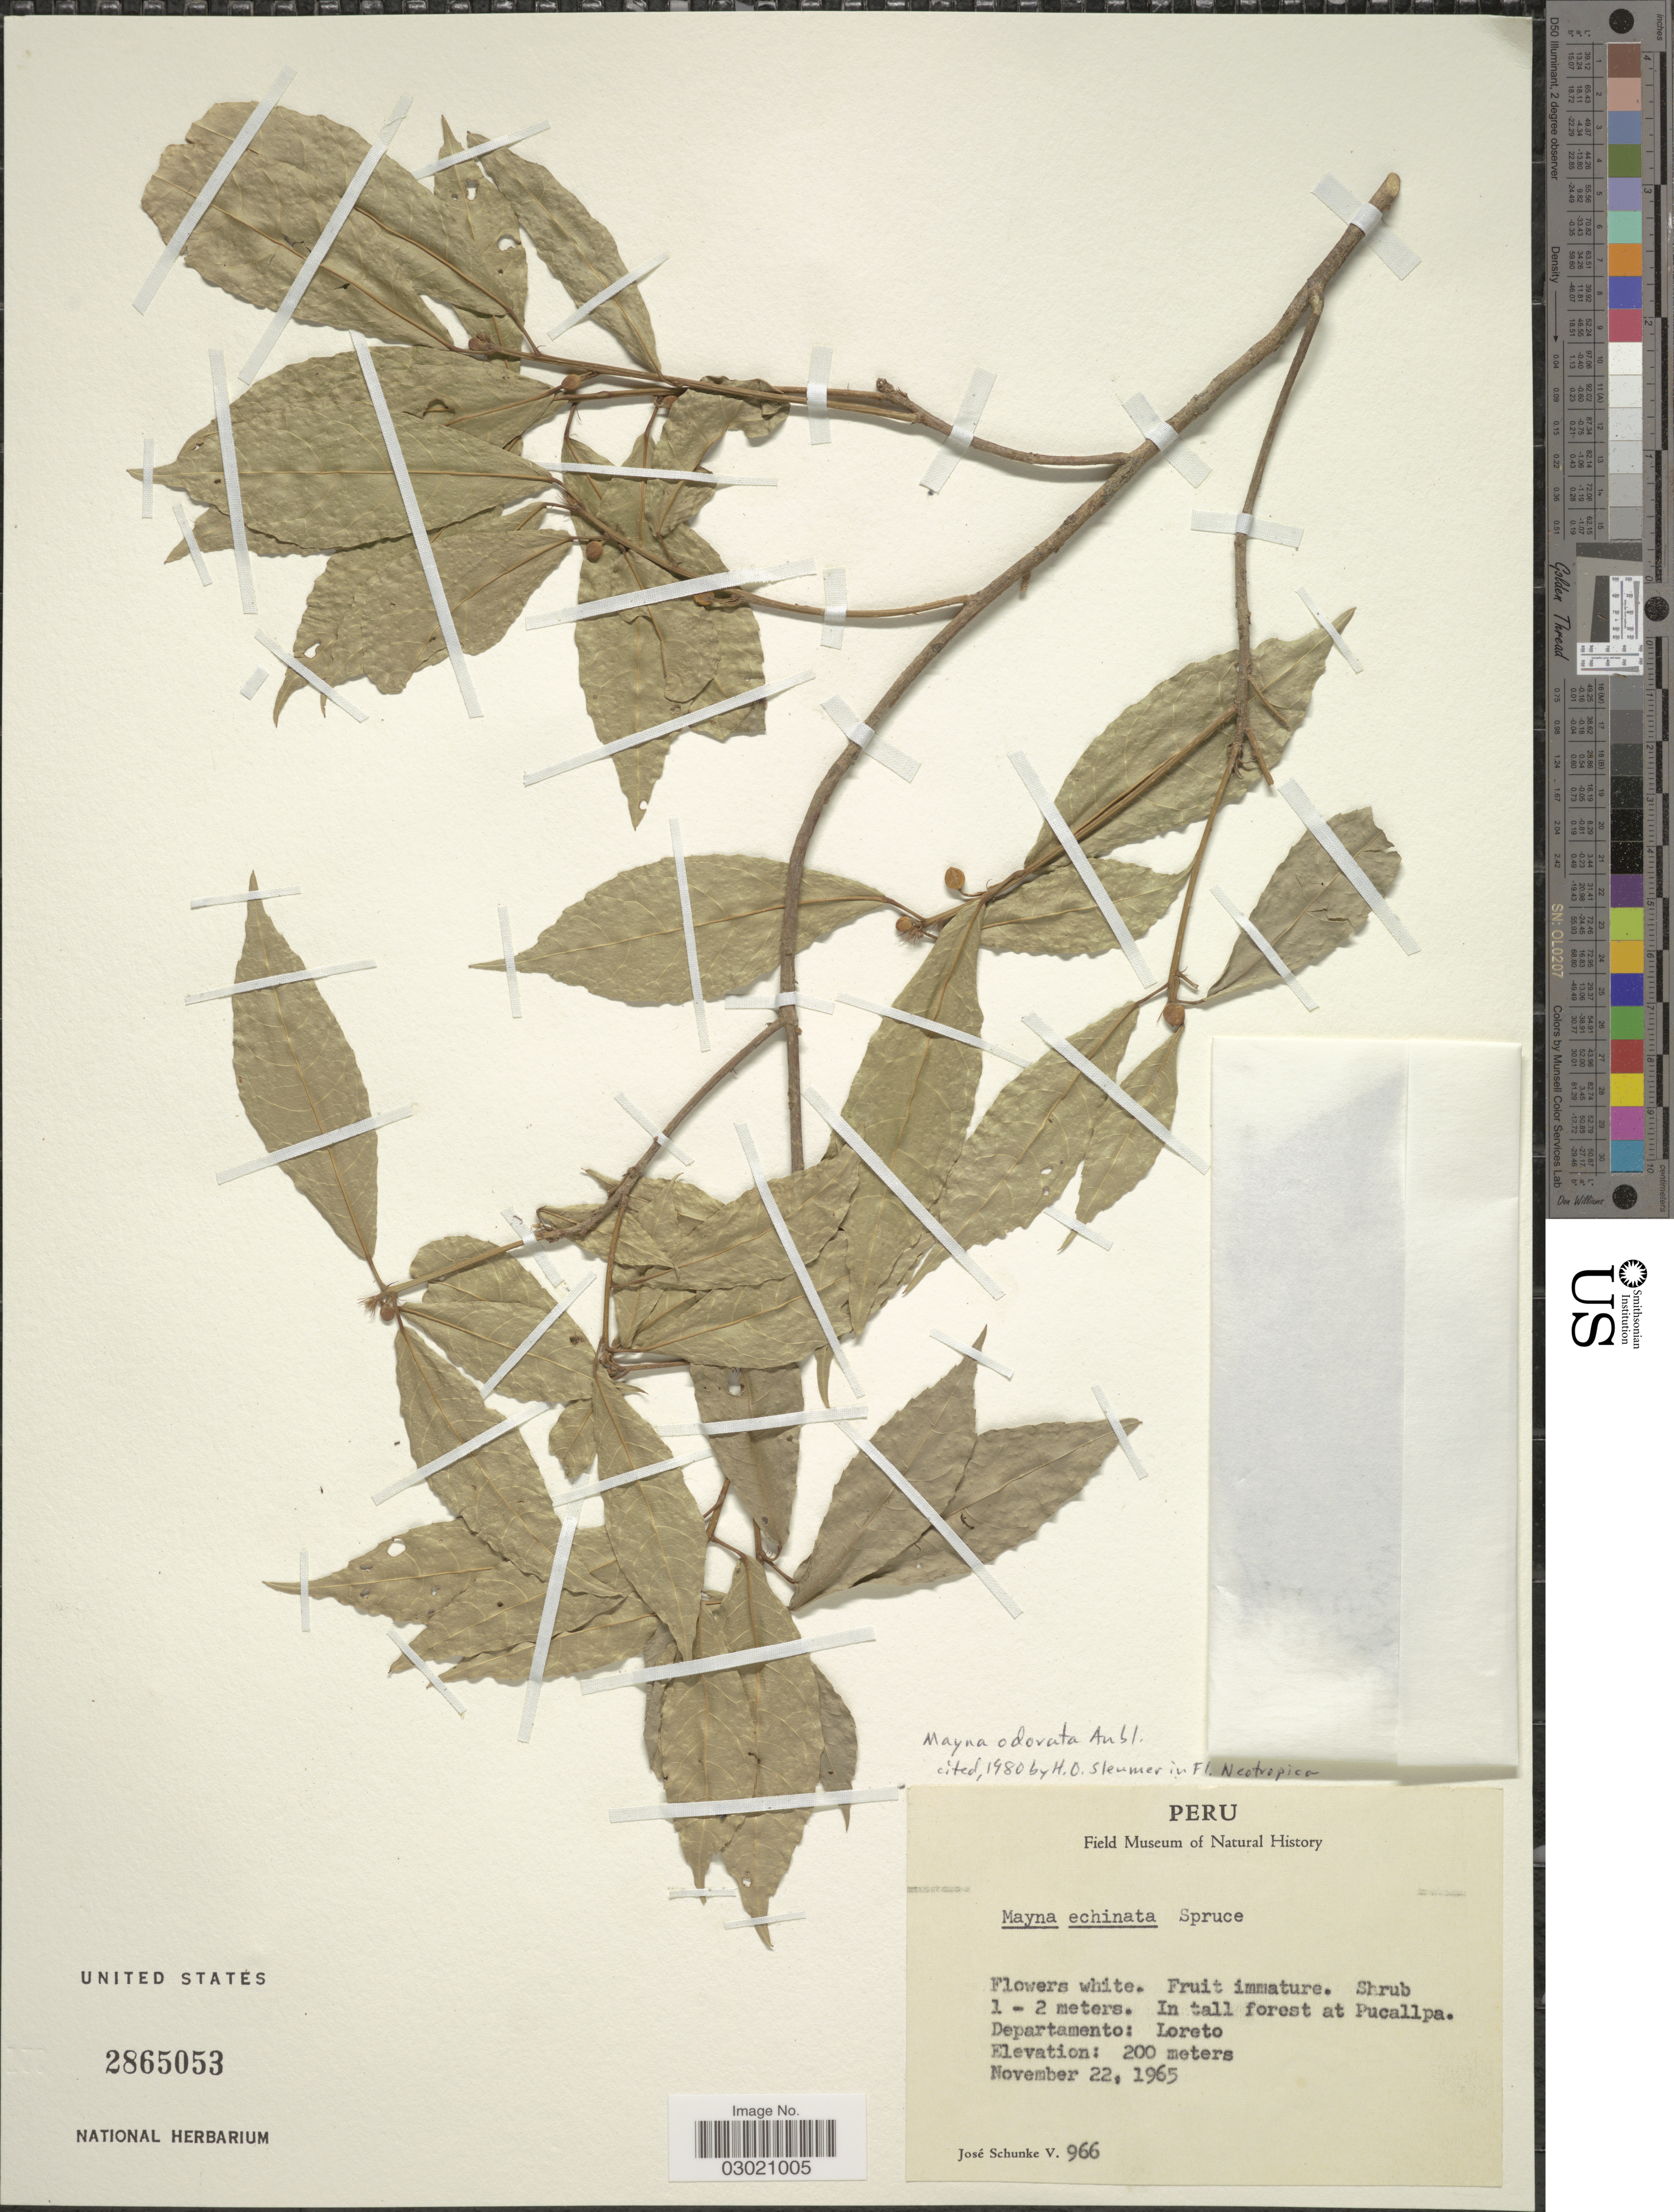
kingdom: Plantae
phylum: Tracheophyta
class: Magnoliopsida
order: Malpighiales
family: Achariaceae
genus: Mayna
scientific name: Mayna odorata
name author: Aubl.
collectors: J. Schunke Vigo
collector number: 966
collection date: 1965-11-22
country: Peru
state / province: Loreto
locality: At Pucallpa. Departamento: Loreto.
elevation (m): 200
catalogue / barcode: US 2865053